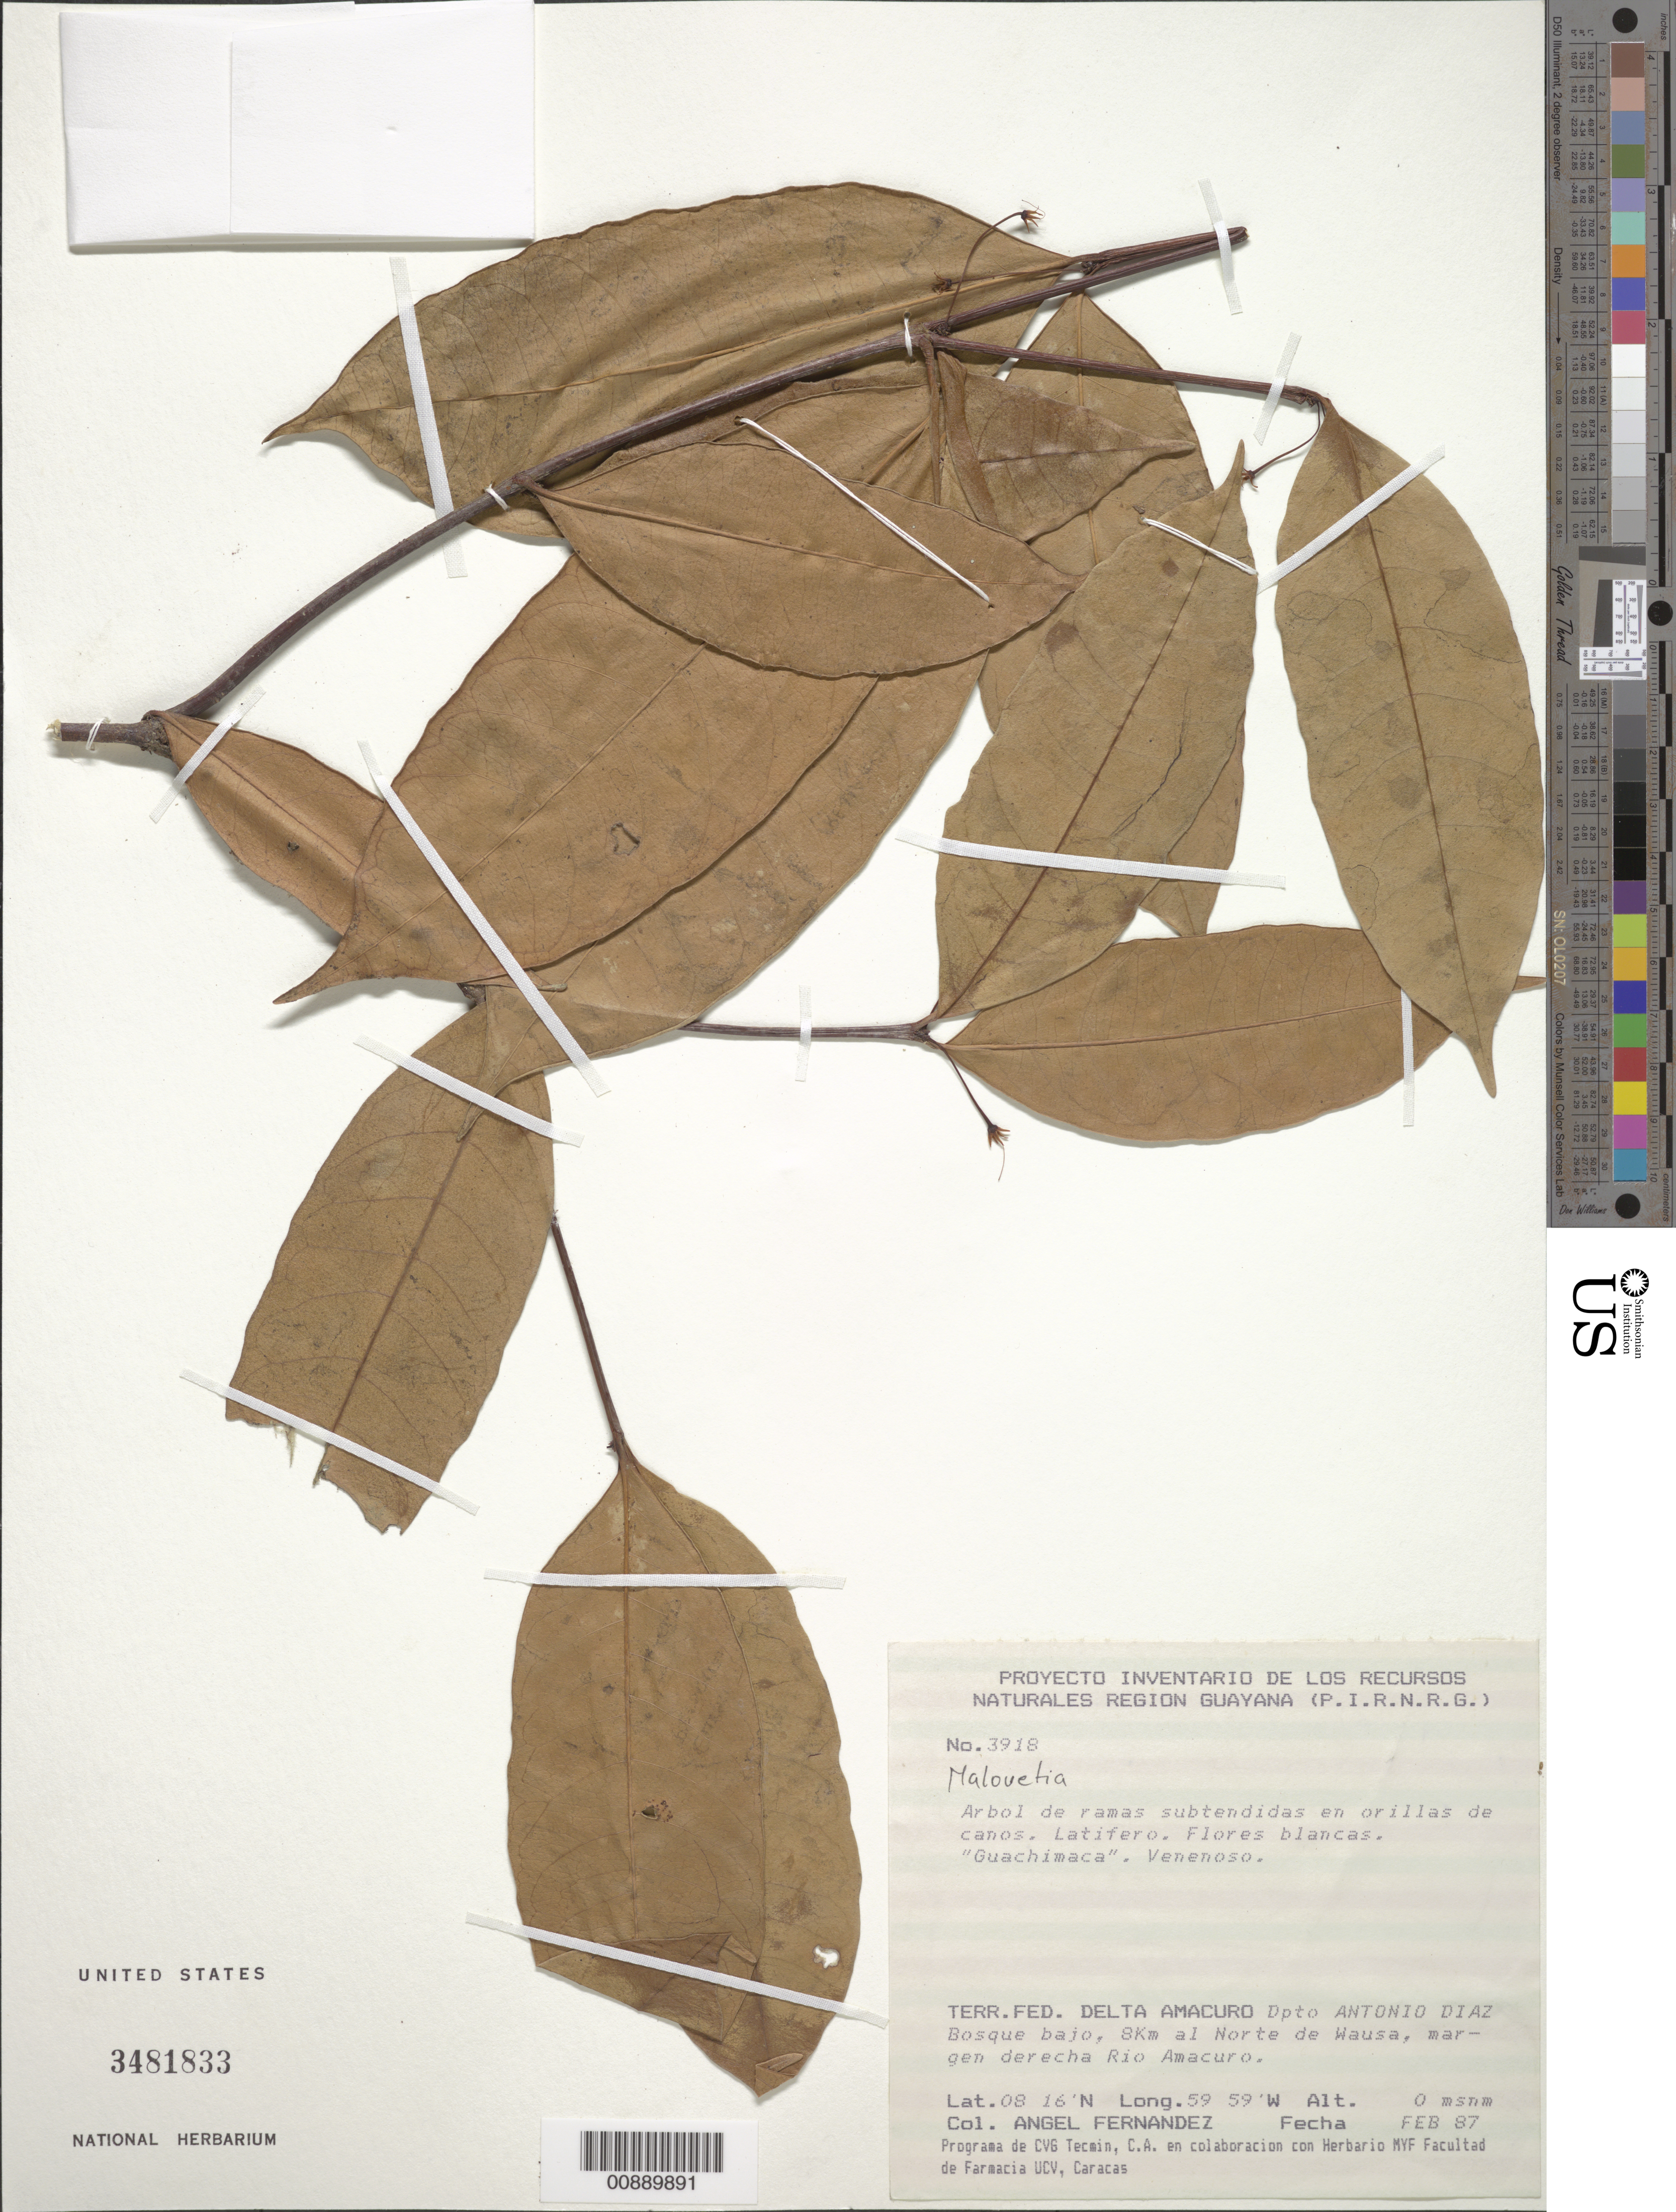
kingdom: Plantae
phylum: Tracheophyta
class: Magnoliopsida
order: Gentianales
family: Apocynaceae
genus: Malouetia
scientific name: Malouetia sp.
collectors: A. Fernández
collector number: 3918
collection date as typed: Feb-87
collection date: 1987-02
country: Venezuela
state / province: Delta Amacuro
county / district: Antonio Díaz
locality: Wausa, 8 km N; margen derecha Río Amacuro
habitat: Orilla de caño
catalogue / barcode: US 3481833